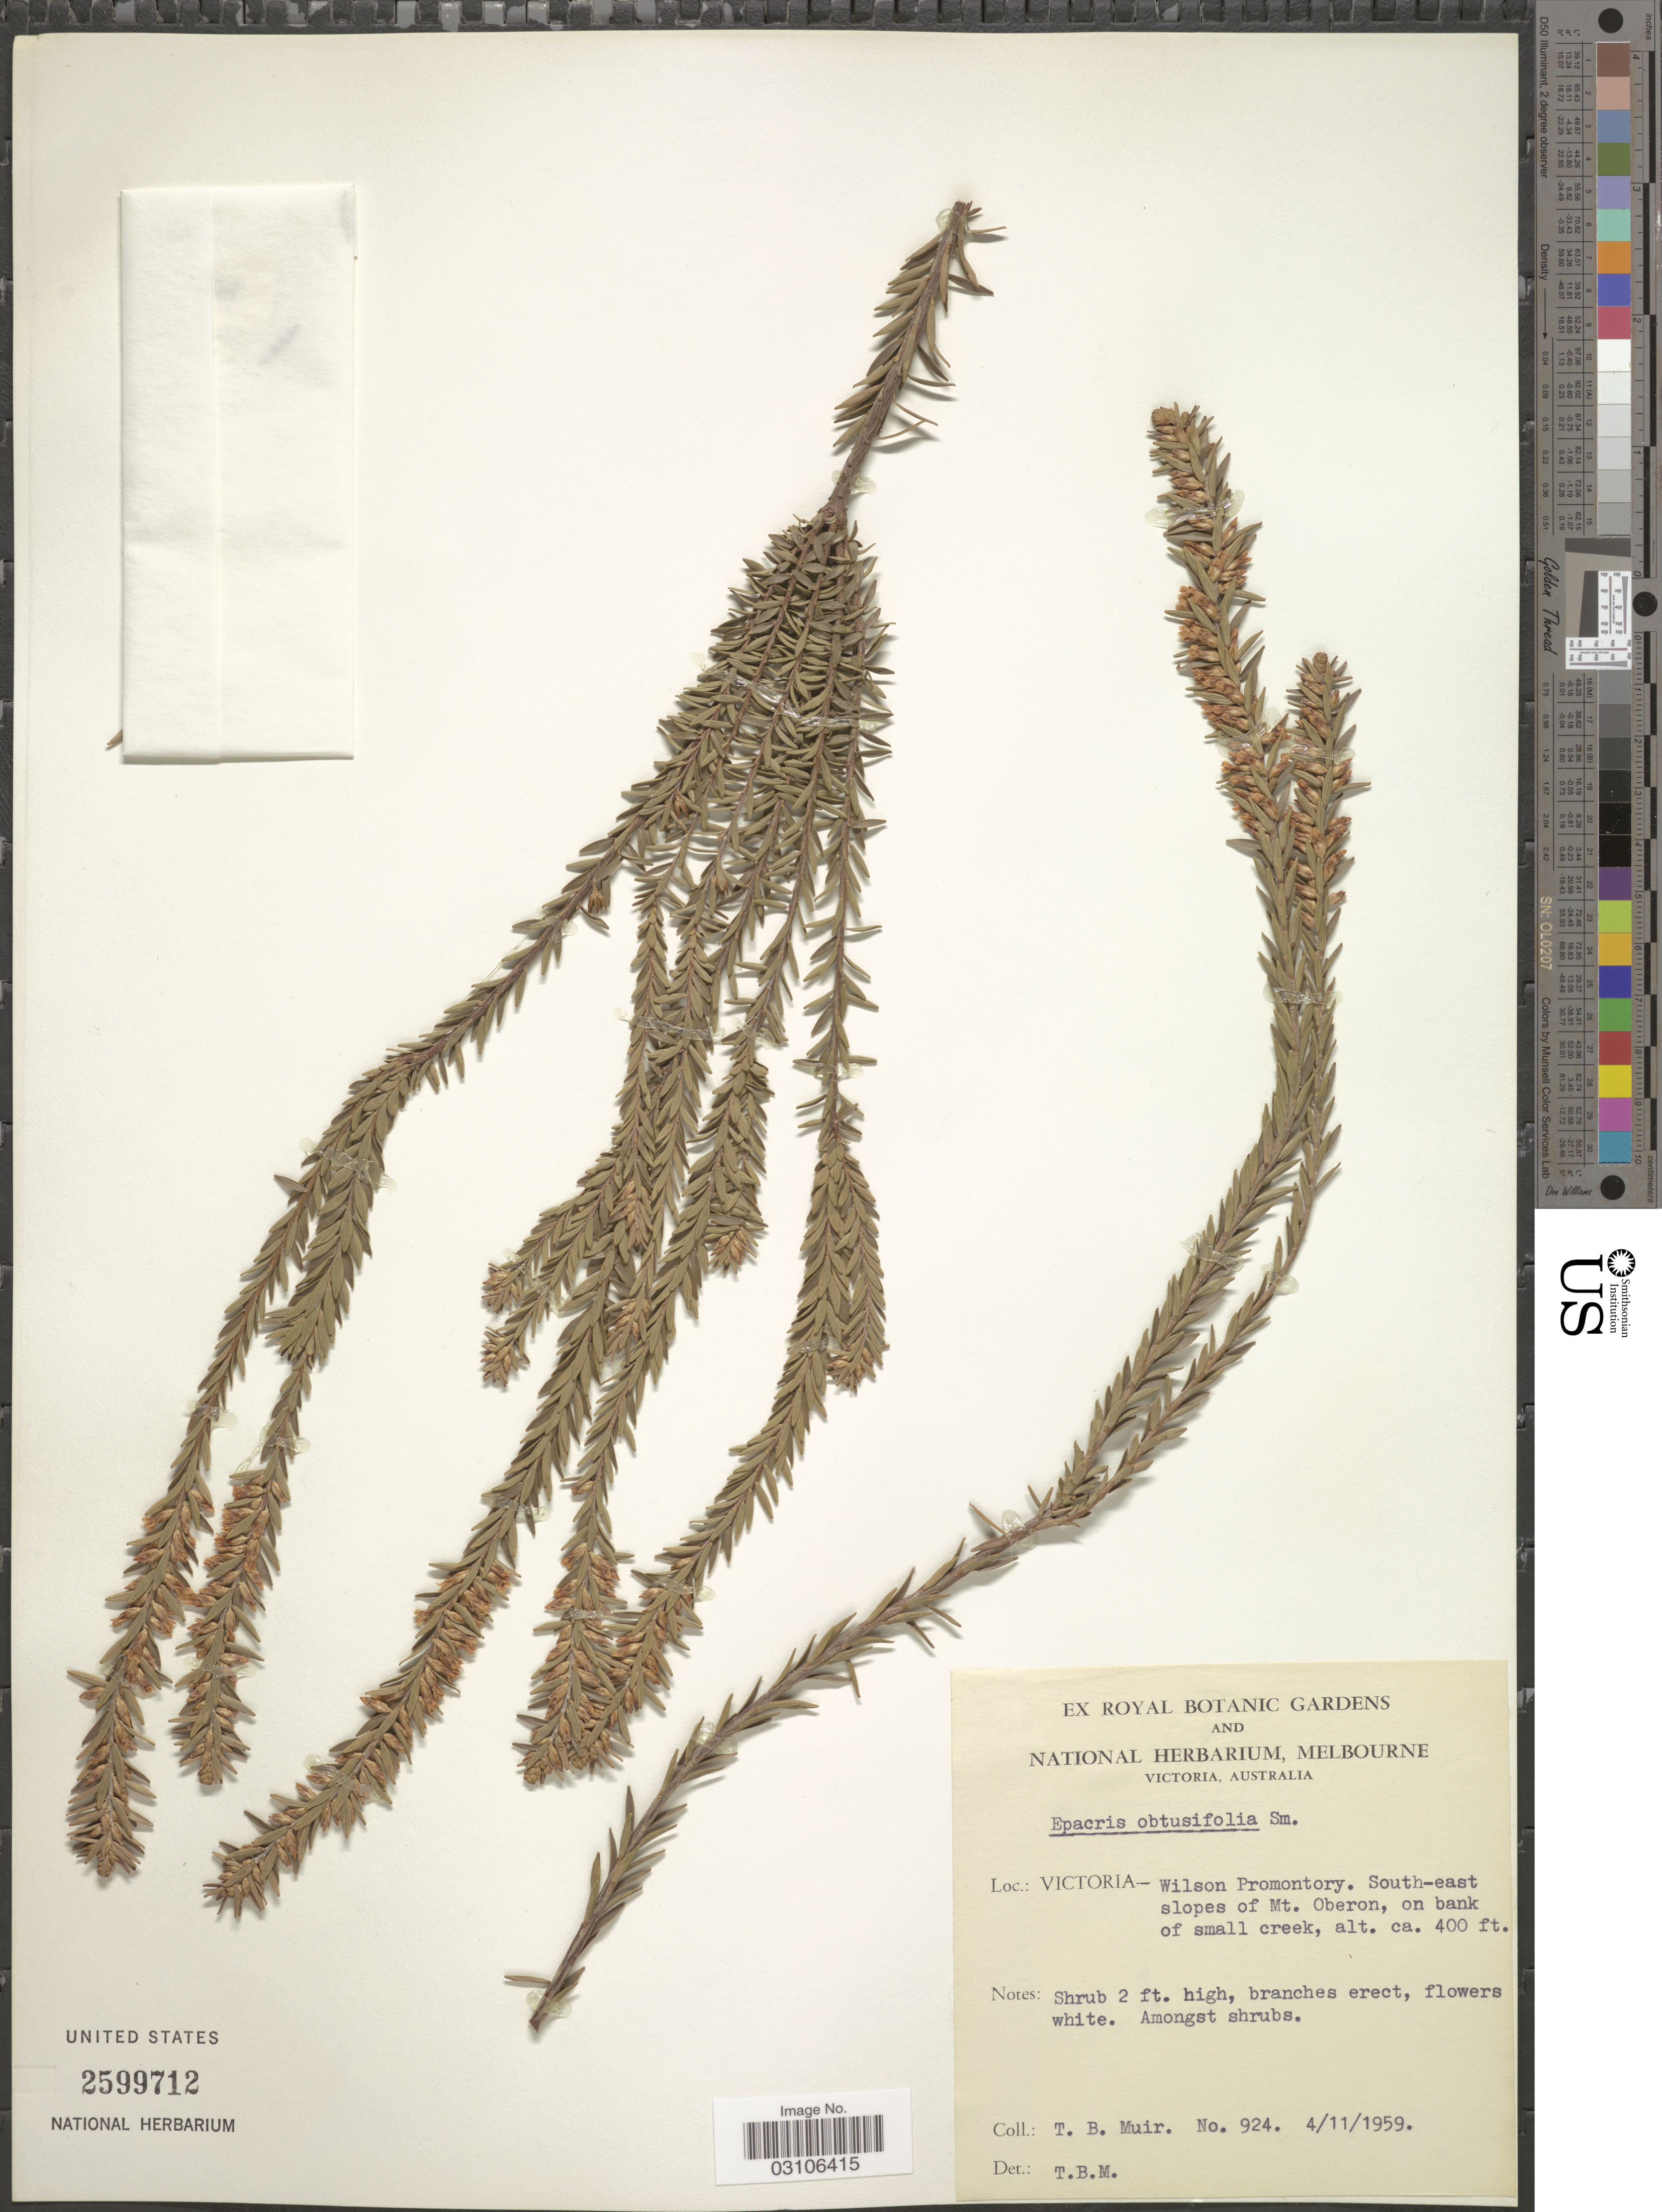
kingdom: Plantae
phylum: Tracheophyta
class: Magnoliopsida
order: Ericales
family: Ericaceae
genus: Epacris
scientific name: Epacris obtusifolia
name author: Sm.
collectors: T. Muir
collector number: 924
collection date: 1959-11-04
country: Australia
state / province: Victoria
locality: Victoria - Wilson Promontory. South-east slopes of Mt. Oberon, on bank of small creek.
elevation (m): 122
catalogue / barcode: US 2599712